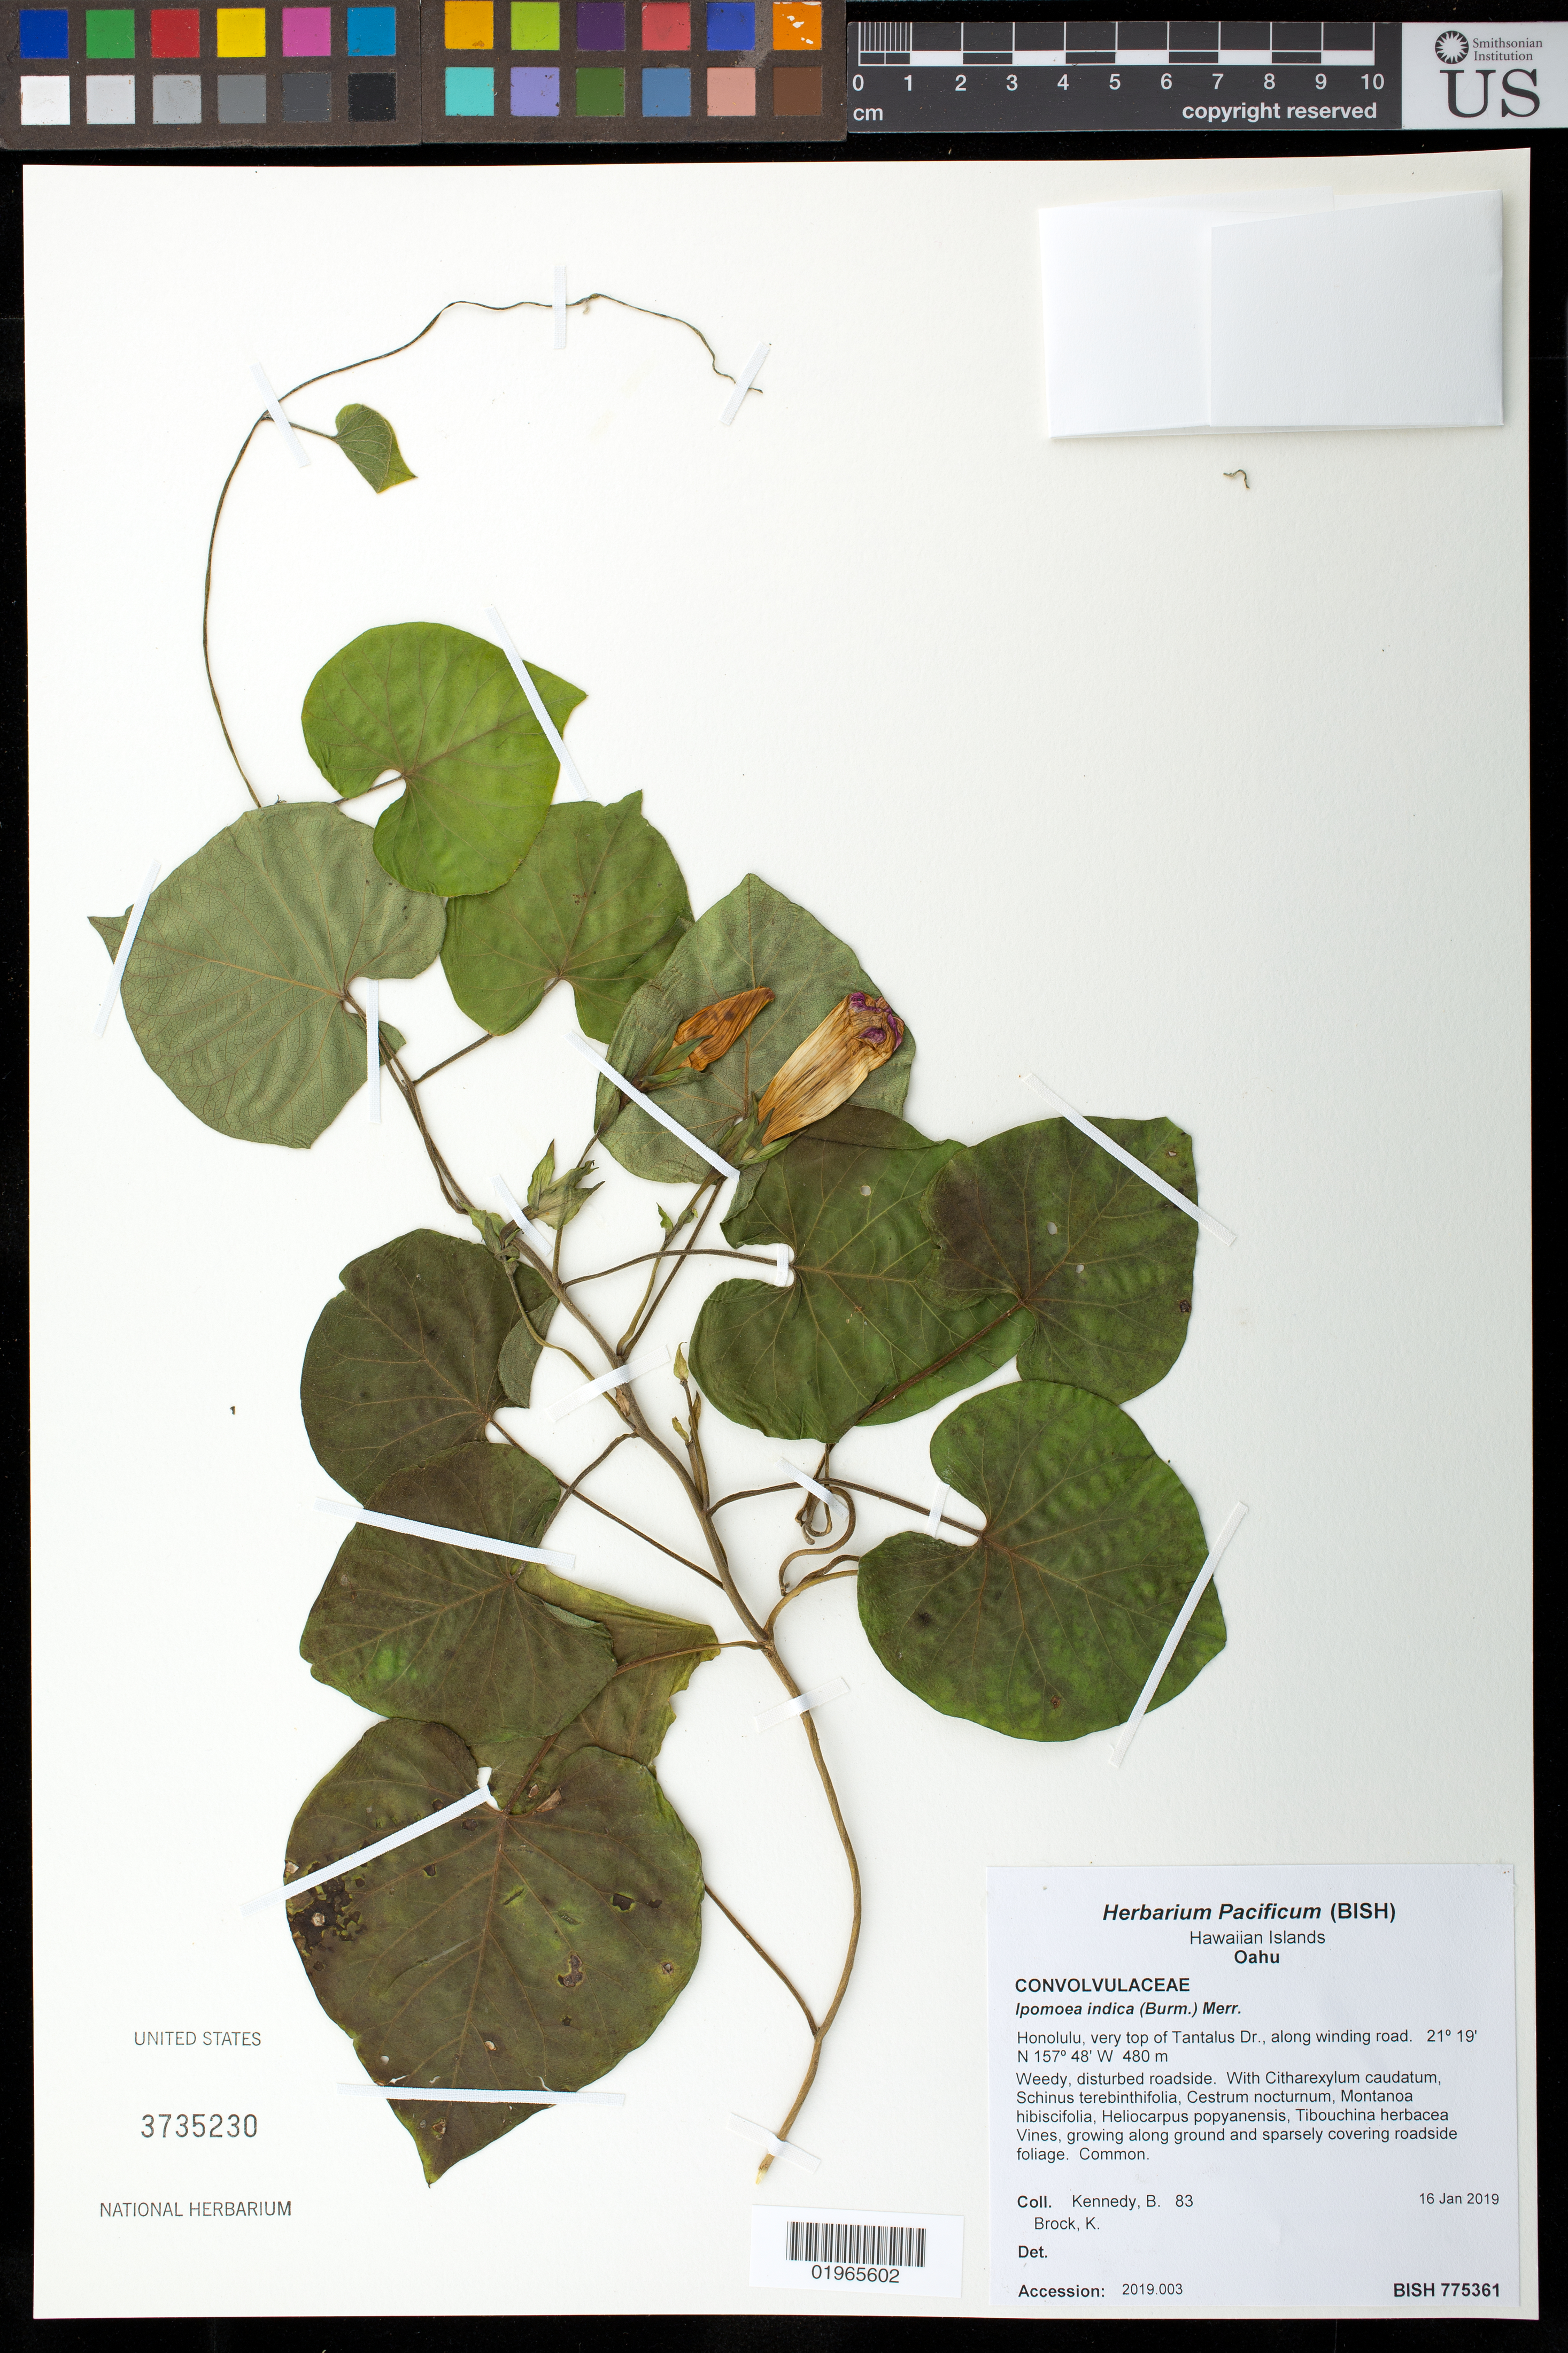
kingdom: Plantae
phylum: Tracheophyta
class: Magnoliopsida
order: Solanales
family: Convolvulaceae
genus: Ipomoea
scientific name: Ipomoea indica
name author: (Burm.) Merr.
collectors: B. Kennedy & K. Brock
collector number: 83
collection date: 2019-01-16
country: United States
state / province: Hawaii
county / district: Honolulu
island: Oahu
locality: Honolulu, very top of Tantalus Dr., along winding road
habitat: Weedy, disturbed roadside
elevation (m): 480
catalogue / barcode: US 3735230